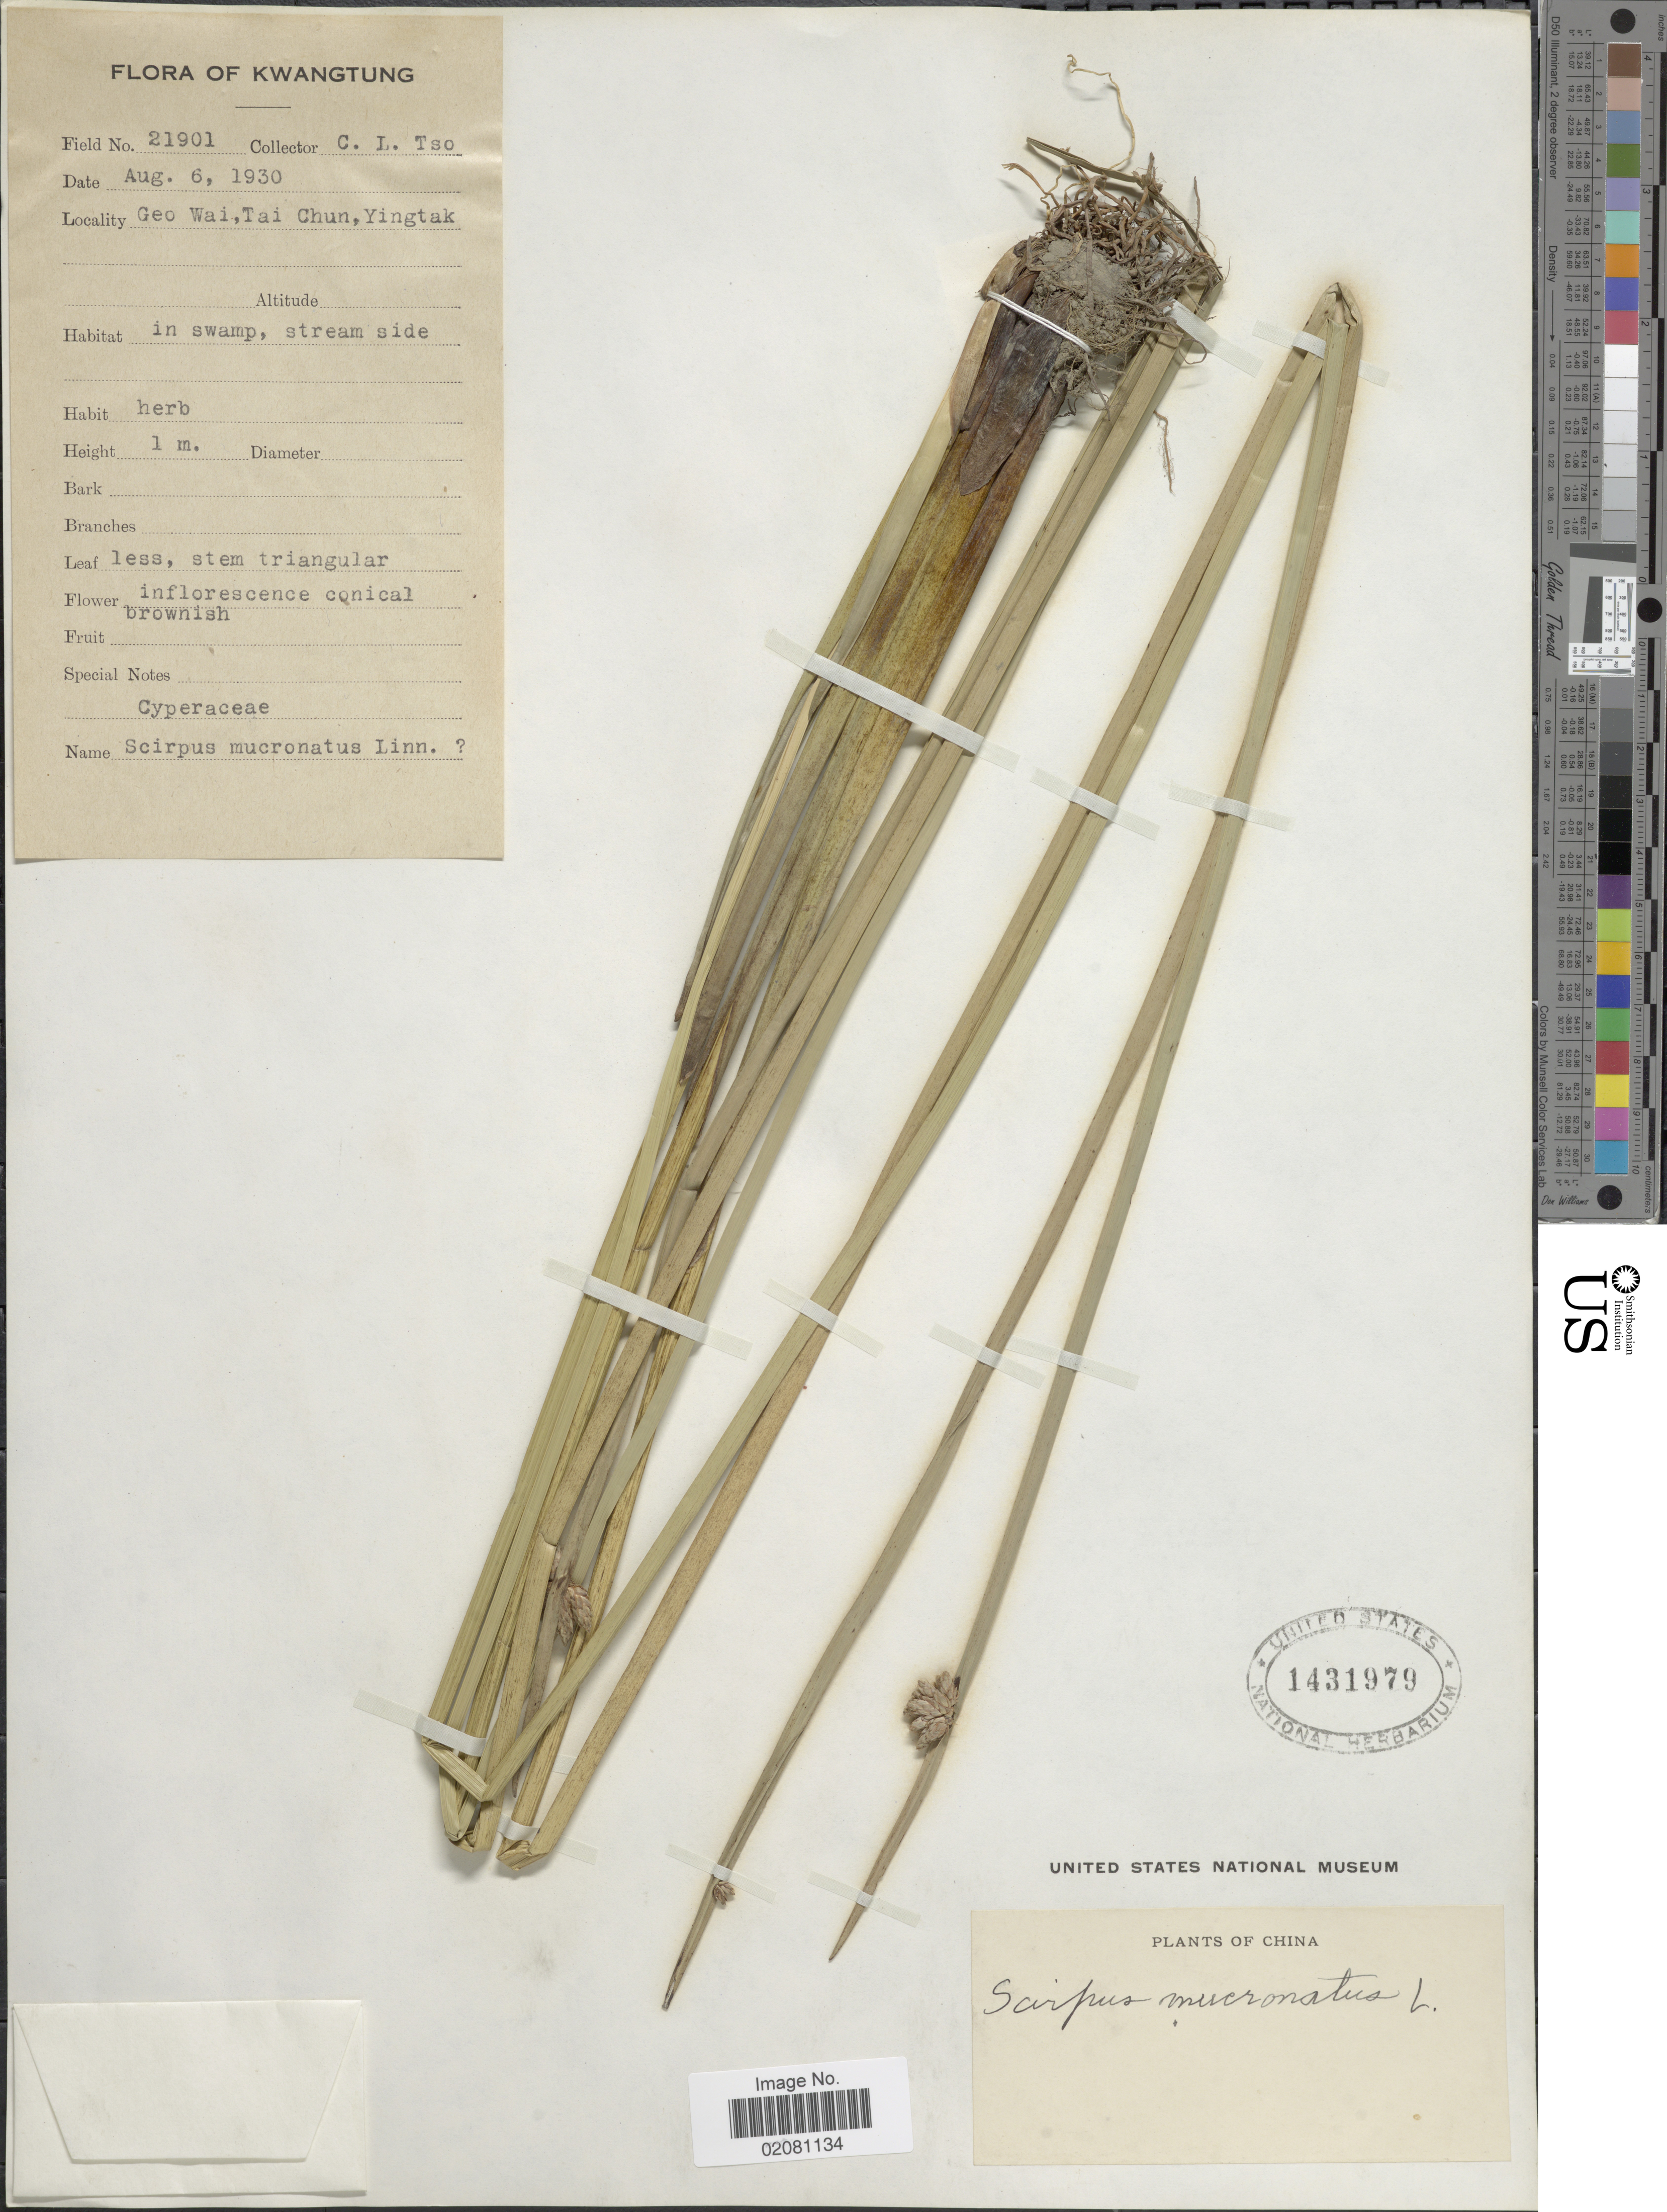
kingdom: Plantae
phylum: Tracheophyta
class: Liliopsida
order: Poales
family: Cyperaceae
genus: Schoenoplectus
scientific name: Schoenoplectus mucronatus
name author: (L.) Palla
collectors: C. Tso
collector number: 21901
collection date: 1930-08-06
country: China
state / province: Guangdong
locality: Kwangtung. Geo Wai, Tai Chun, Yingtak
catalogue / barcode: US 1431979